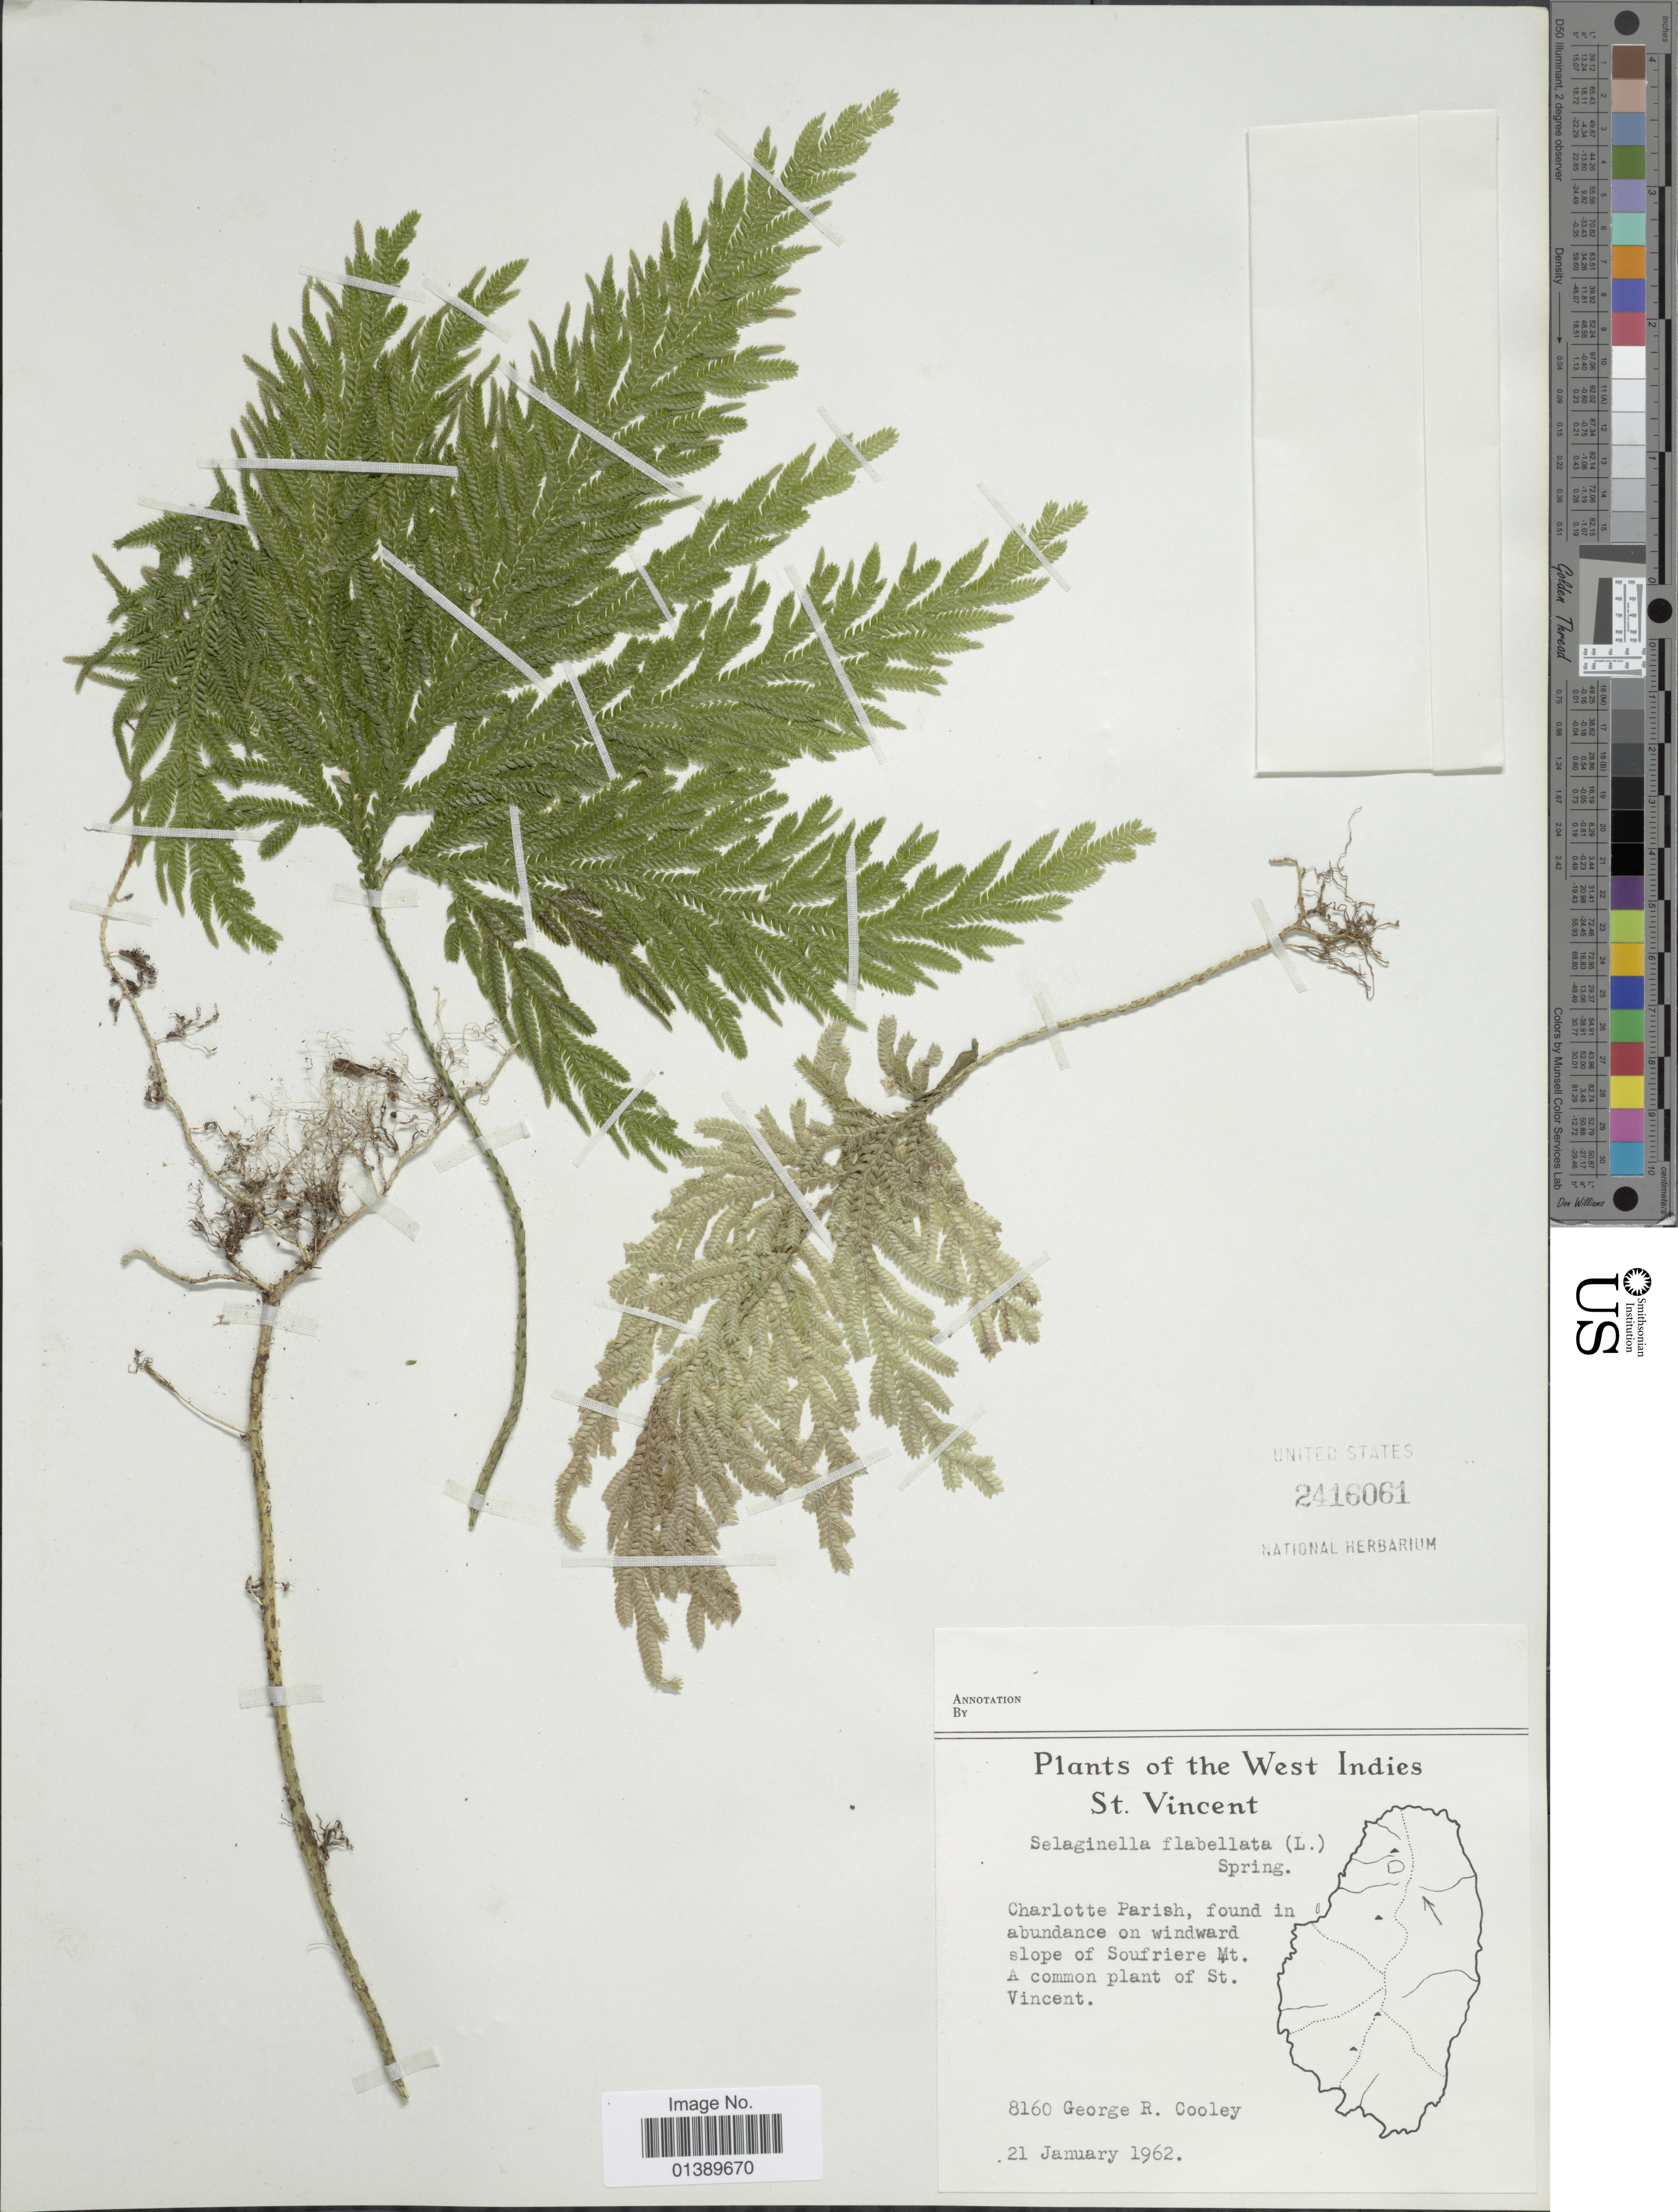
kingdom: Plantae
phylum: Tracheophyta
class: Lycopodiopsida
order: Selaginellales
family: Selaginellaceae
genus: Selaginella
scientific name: Selaginella flabellata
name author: L.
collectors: G. R. Cooley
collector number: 8160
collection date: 1962-01-21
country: St. Vincent - Grenadines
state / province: Charlotte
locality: The West Indies St Vincent, Charlotte Parish, found in abundance on windward slope of Soufriere Mt. A common plan of St Vincent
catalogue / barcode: US 2416061